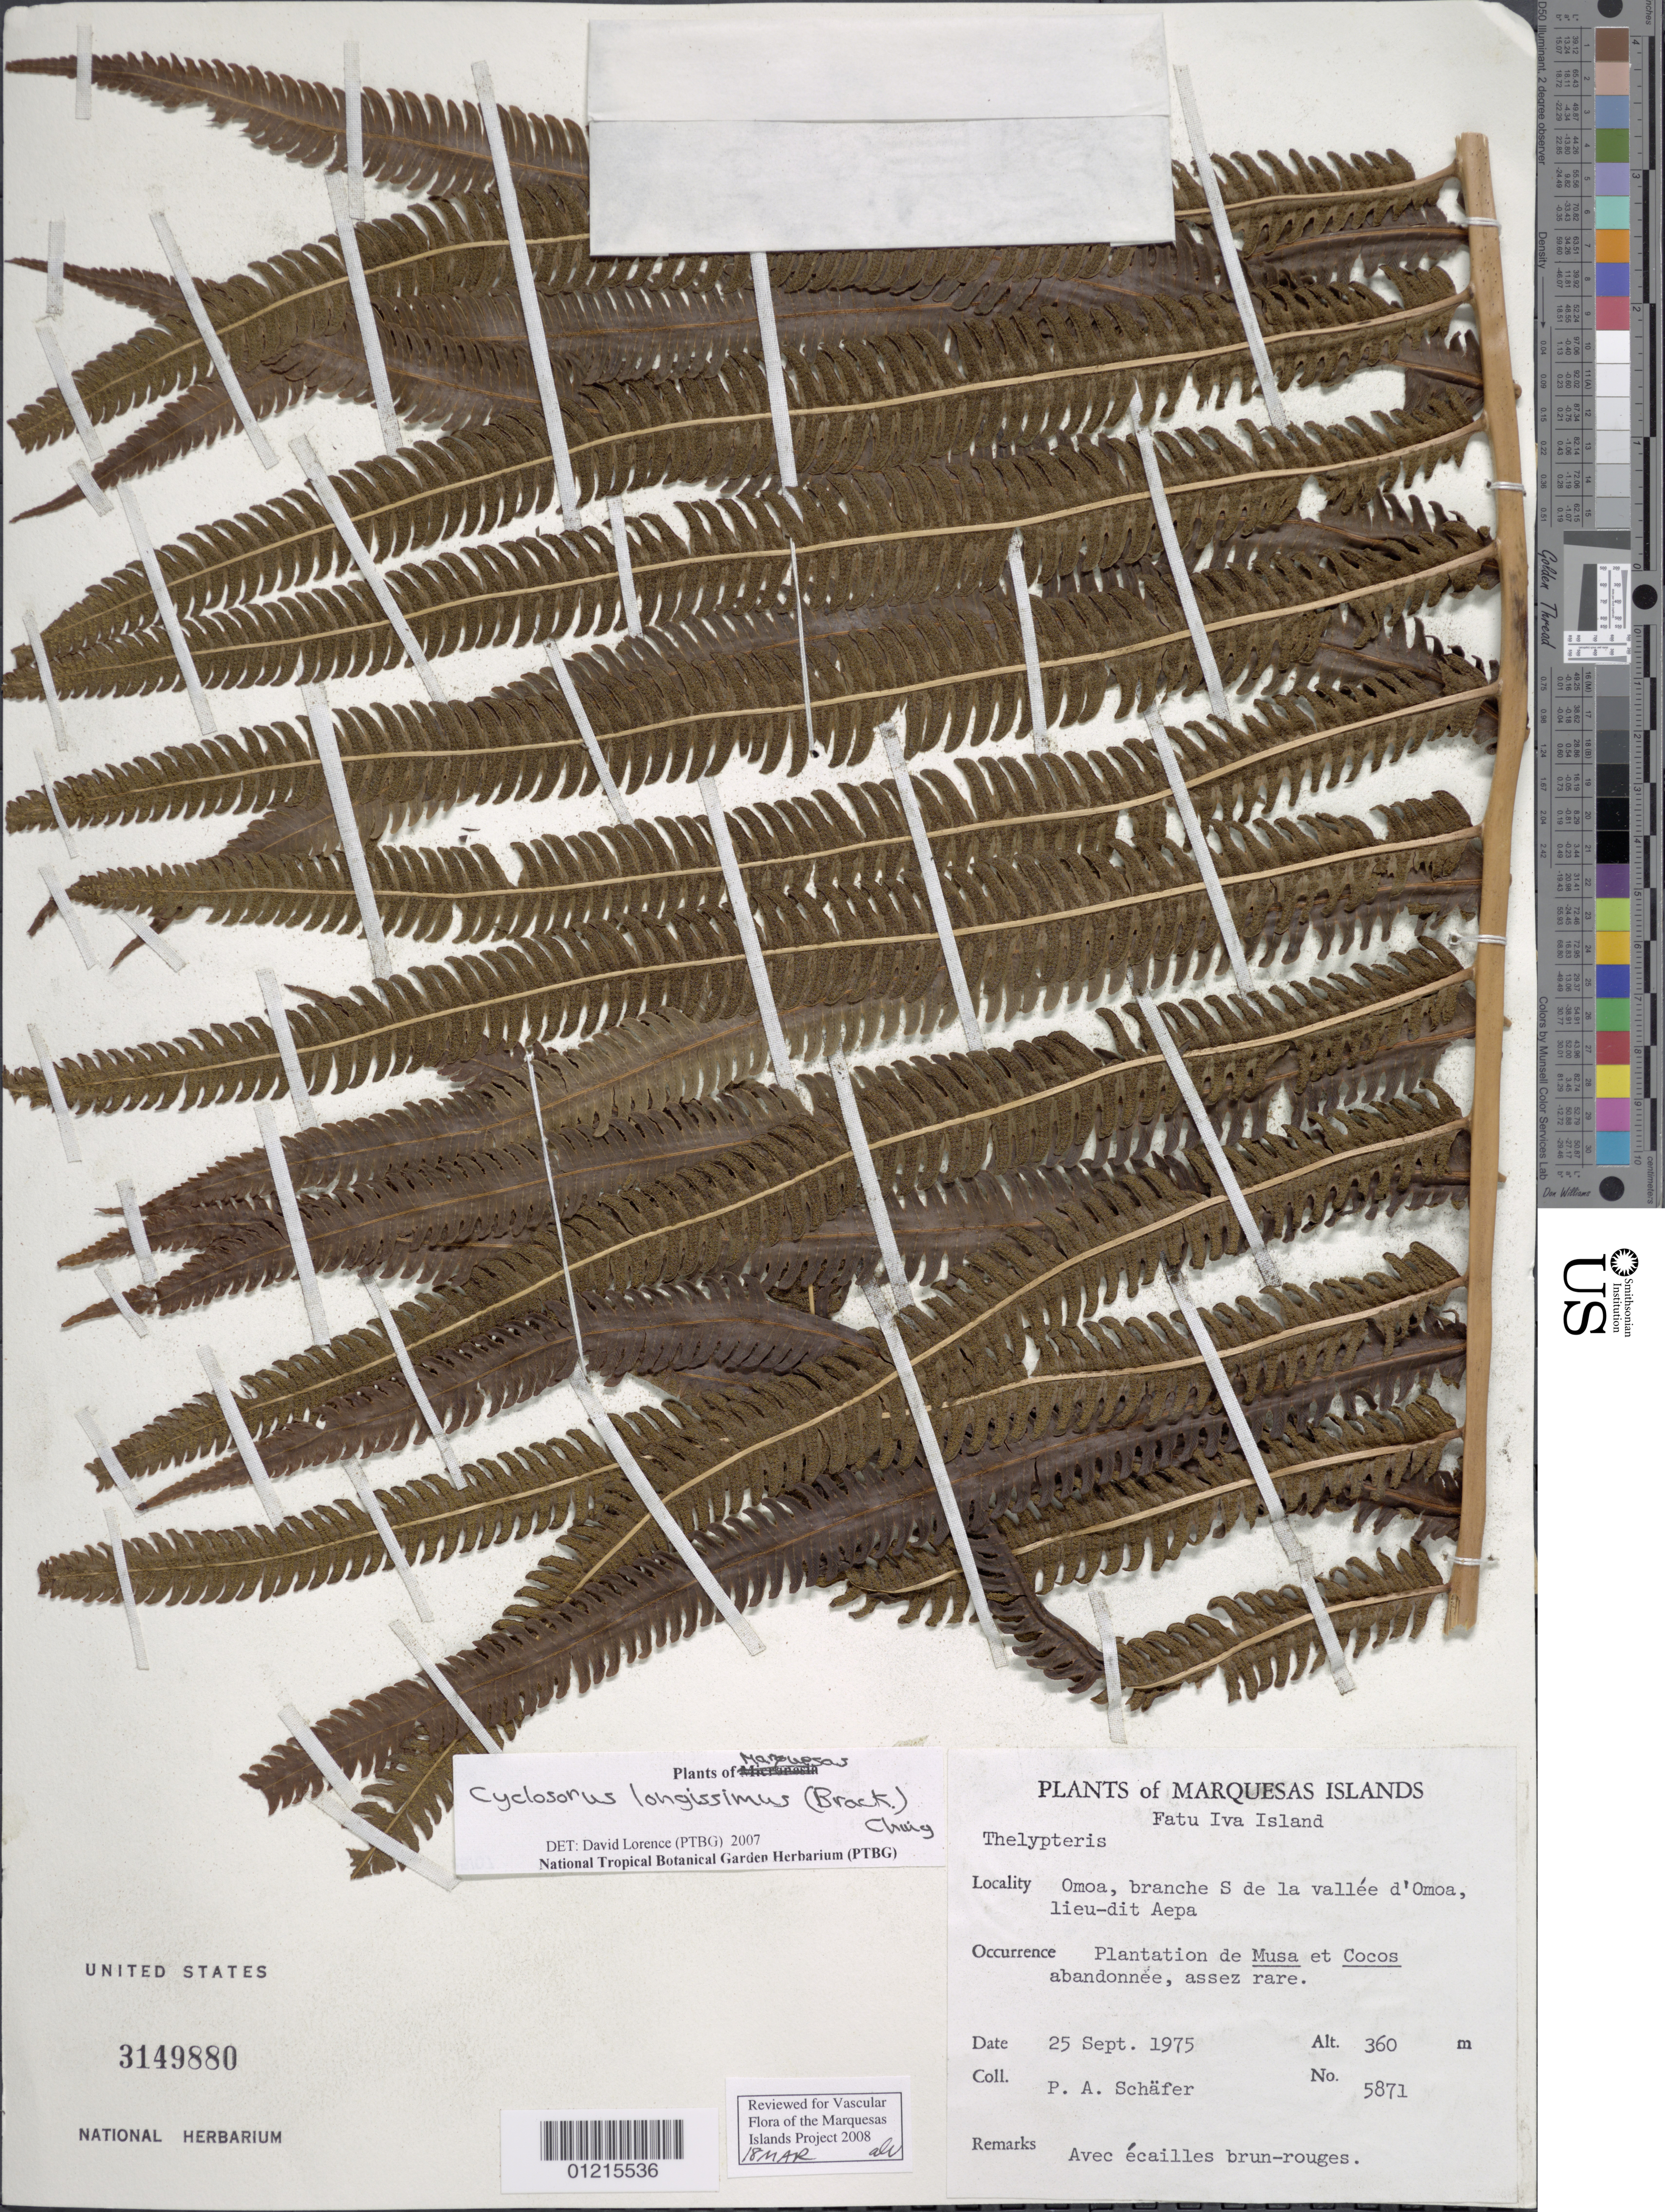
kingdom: Plantae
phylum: Tracheophyta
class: Polypodiopsida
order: Polypodiales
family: Thelypteridaceae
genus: Chingia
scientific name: Chingia longissima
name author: (Brack.) Holttum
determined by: Wagner, W. L., (BOT), Smithsonian Institution - National Museum of Natural History (UNITED STATES)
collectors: P. A. Schäfer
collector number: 5871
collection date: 1975-09-25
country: French Polynesia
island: Fatu Hiva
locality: Omoa, branche S de la vallée d'Omoa, lieu-dit Aepa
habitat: Plantation de Musa et Cocos abandonnée; assez rare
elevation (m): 360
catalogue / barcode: US 3149880